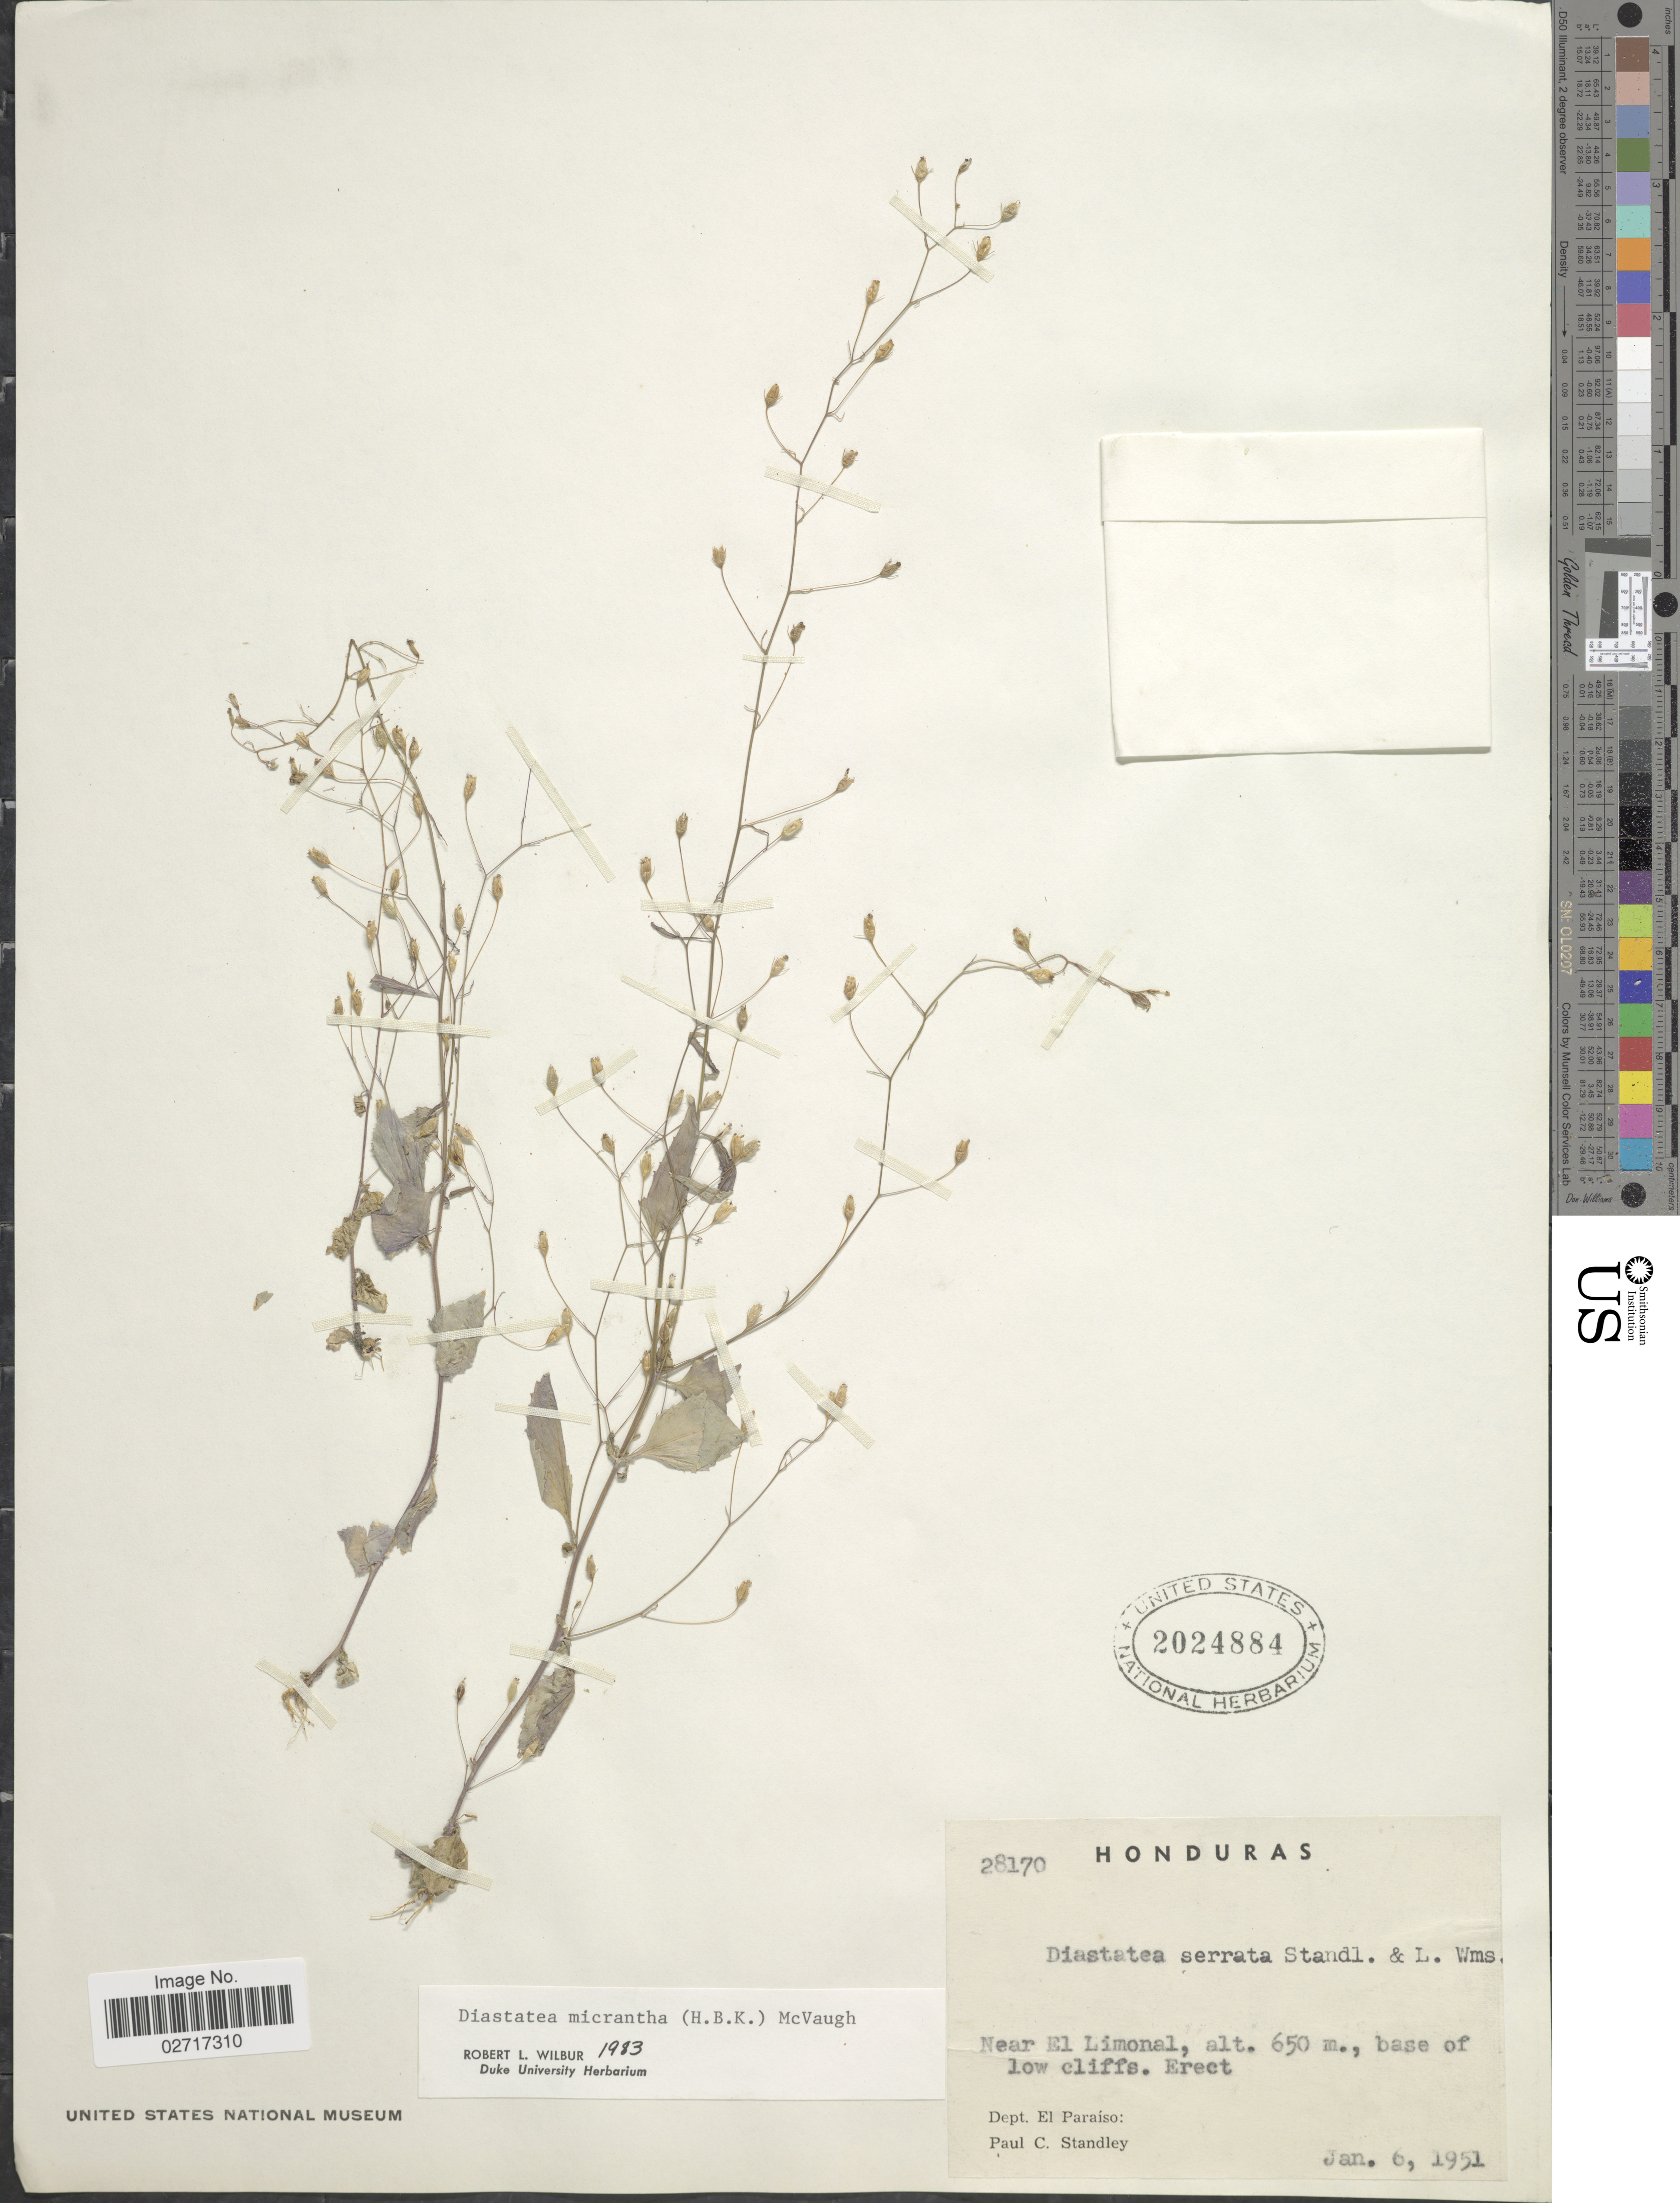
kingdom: Plantae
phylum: Tracheophyta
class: Magnoliopsida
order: Asterales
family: Campanulaceae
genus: Diastatea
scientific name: Diastatea micrantha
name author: (Kunth) McVaugh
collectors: P. C. Standley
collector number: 28170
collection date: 1951-01-06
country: Honduras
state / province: El Paraíso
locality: Near El Limonal, base of low cliffs. Dept. El Paraíso.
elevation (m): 650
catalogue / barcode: US 2024884